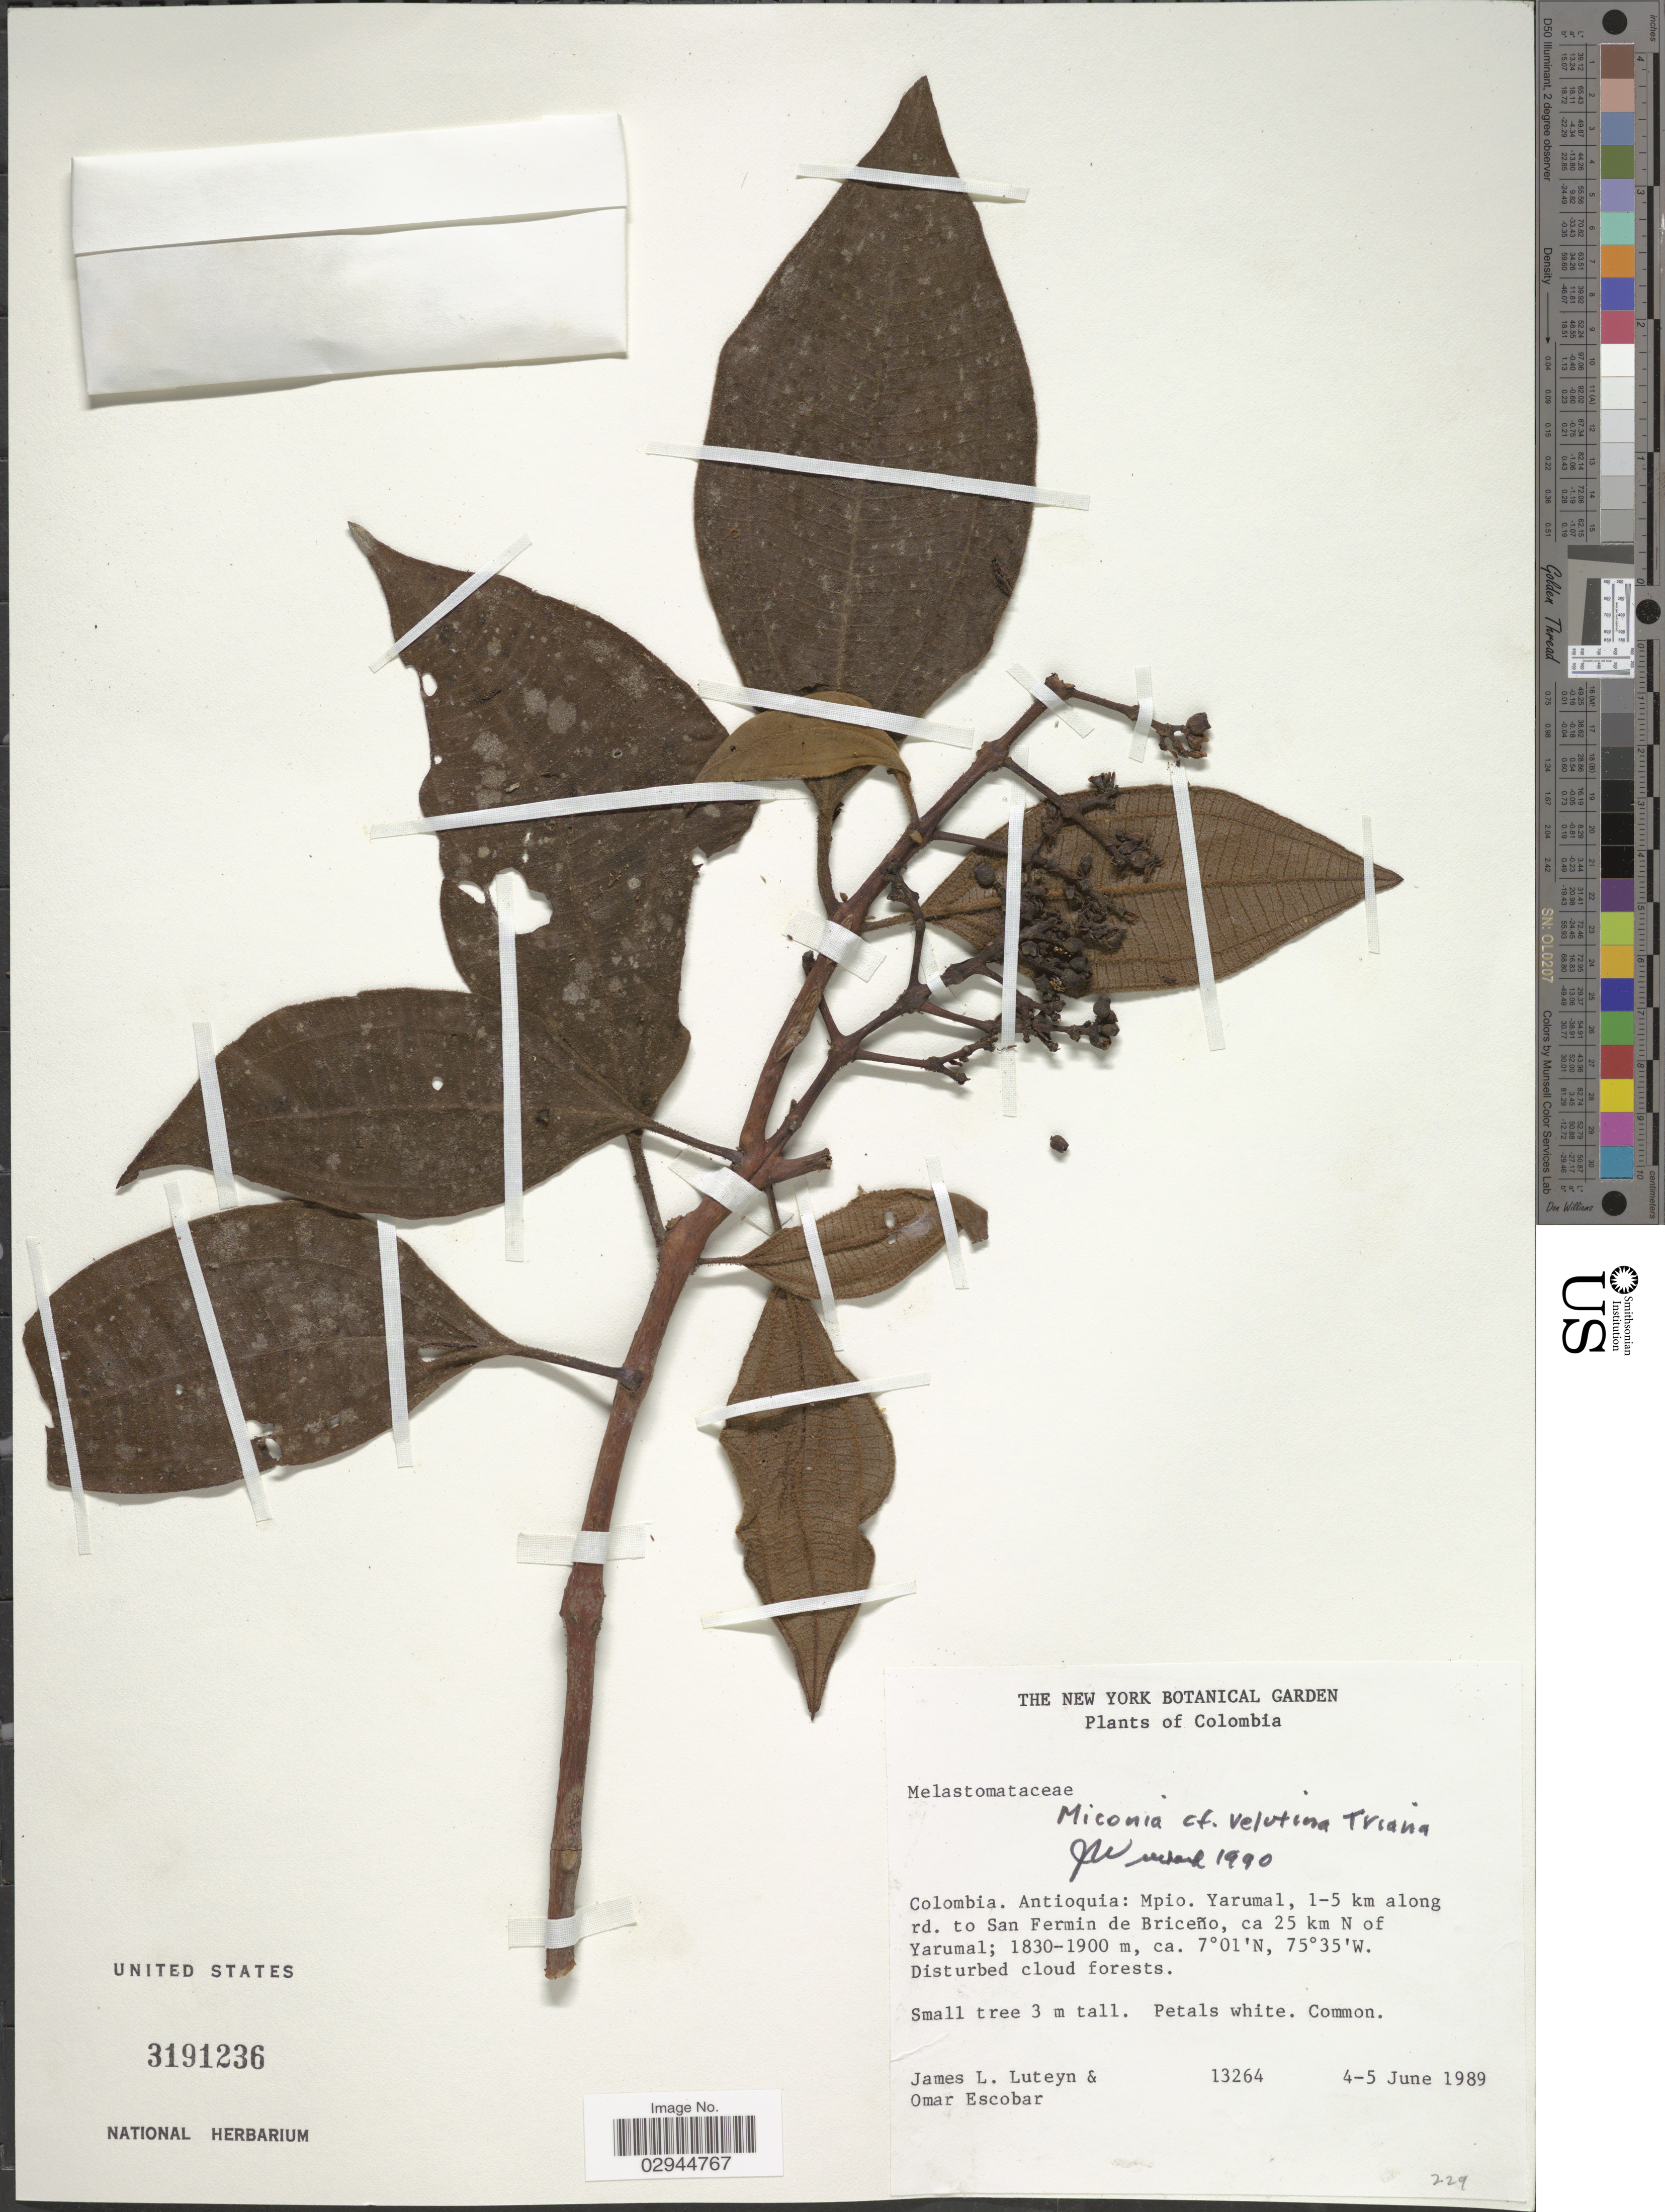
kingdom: Plantae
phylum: Tracheophyta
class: Magnoliopsida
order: Myrtales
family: Melastomataceae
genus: Miconia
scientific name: Miconia velutina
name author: Triana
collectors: J. L. Luteyn & O. D. Escobar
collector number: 13264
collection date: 1989-06-04/1989-06-05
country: Colombia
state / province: Antioquia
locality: Mpio. Yarumal, 1-5 km along rd. to San Fermin de Briceño, ca 25 km N of Yarumal.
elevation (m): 1830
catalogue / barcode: US 3191236